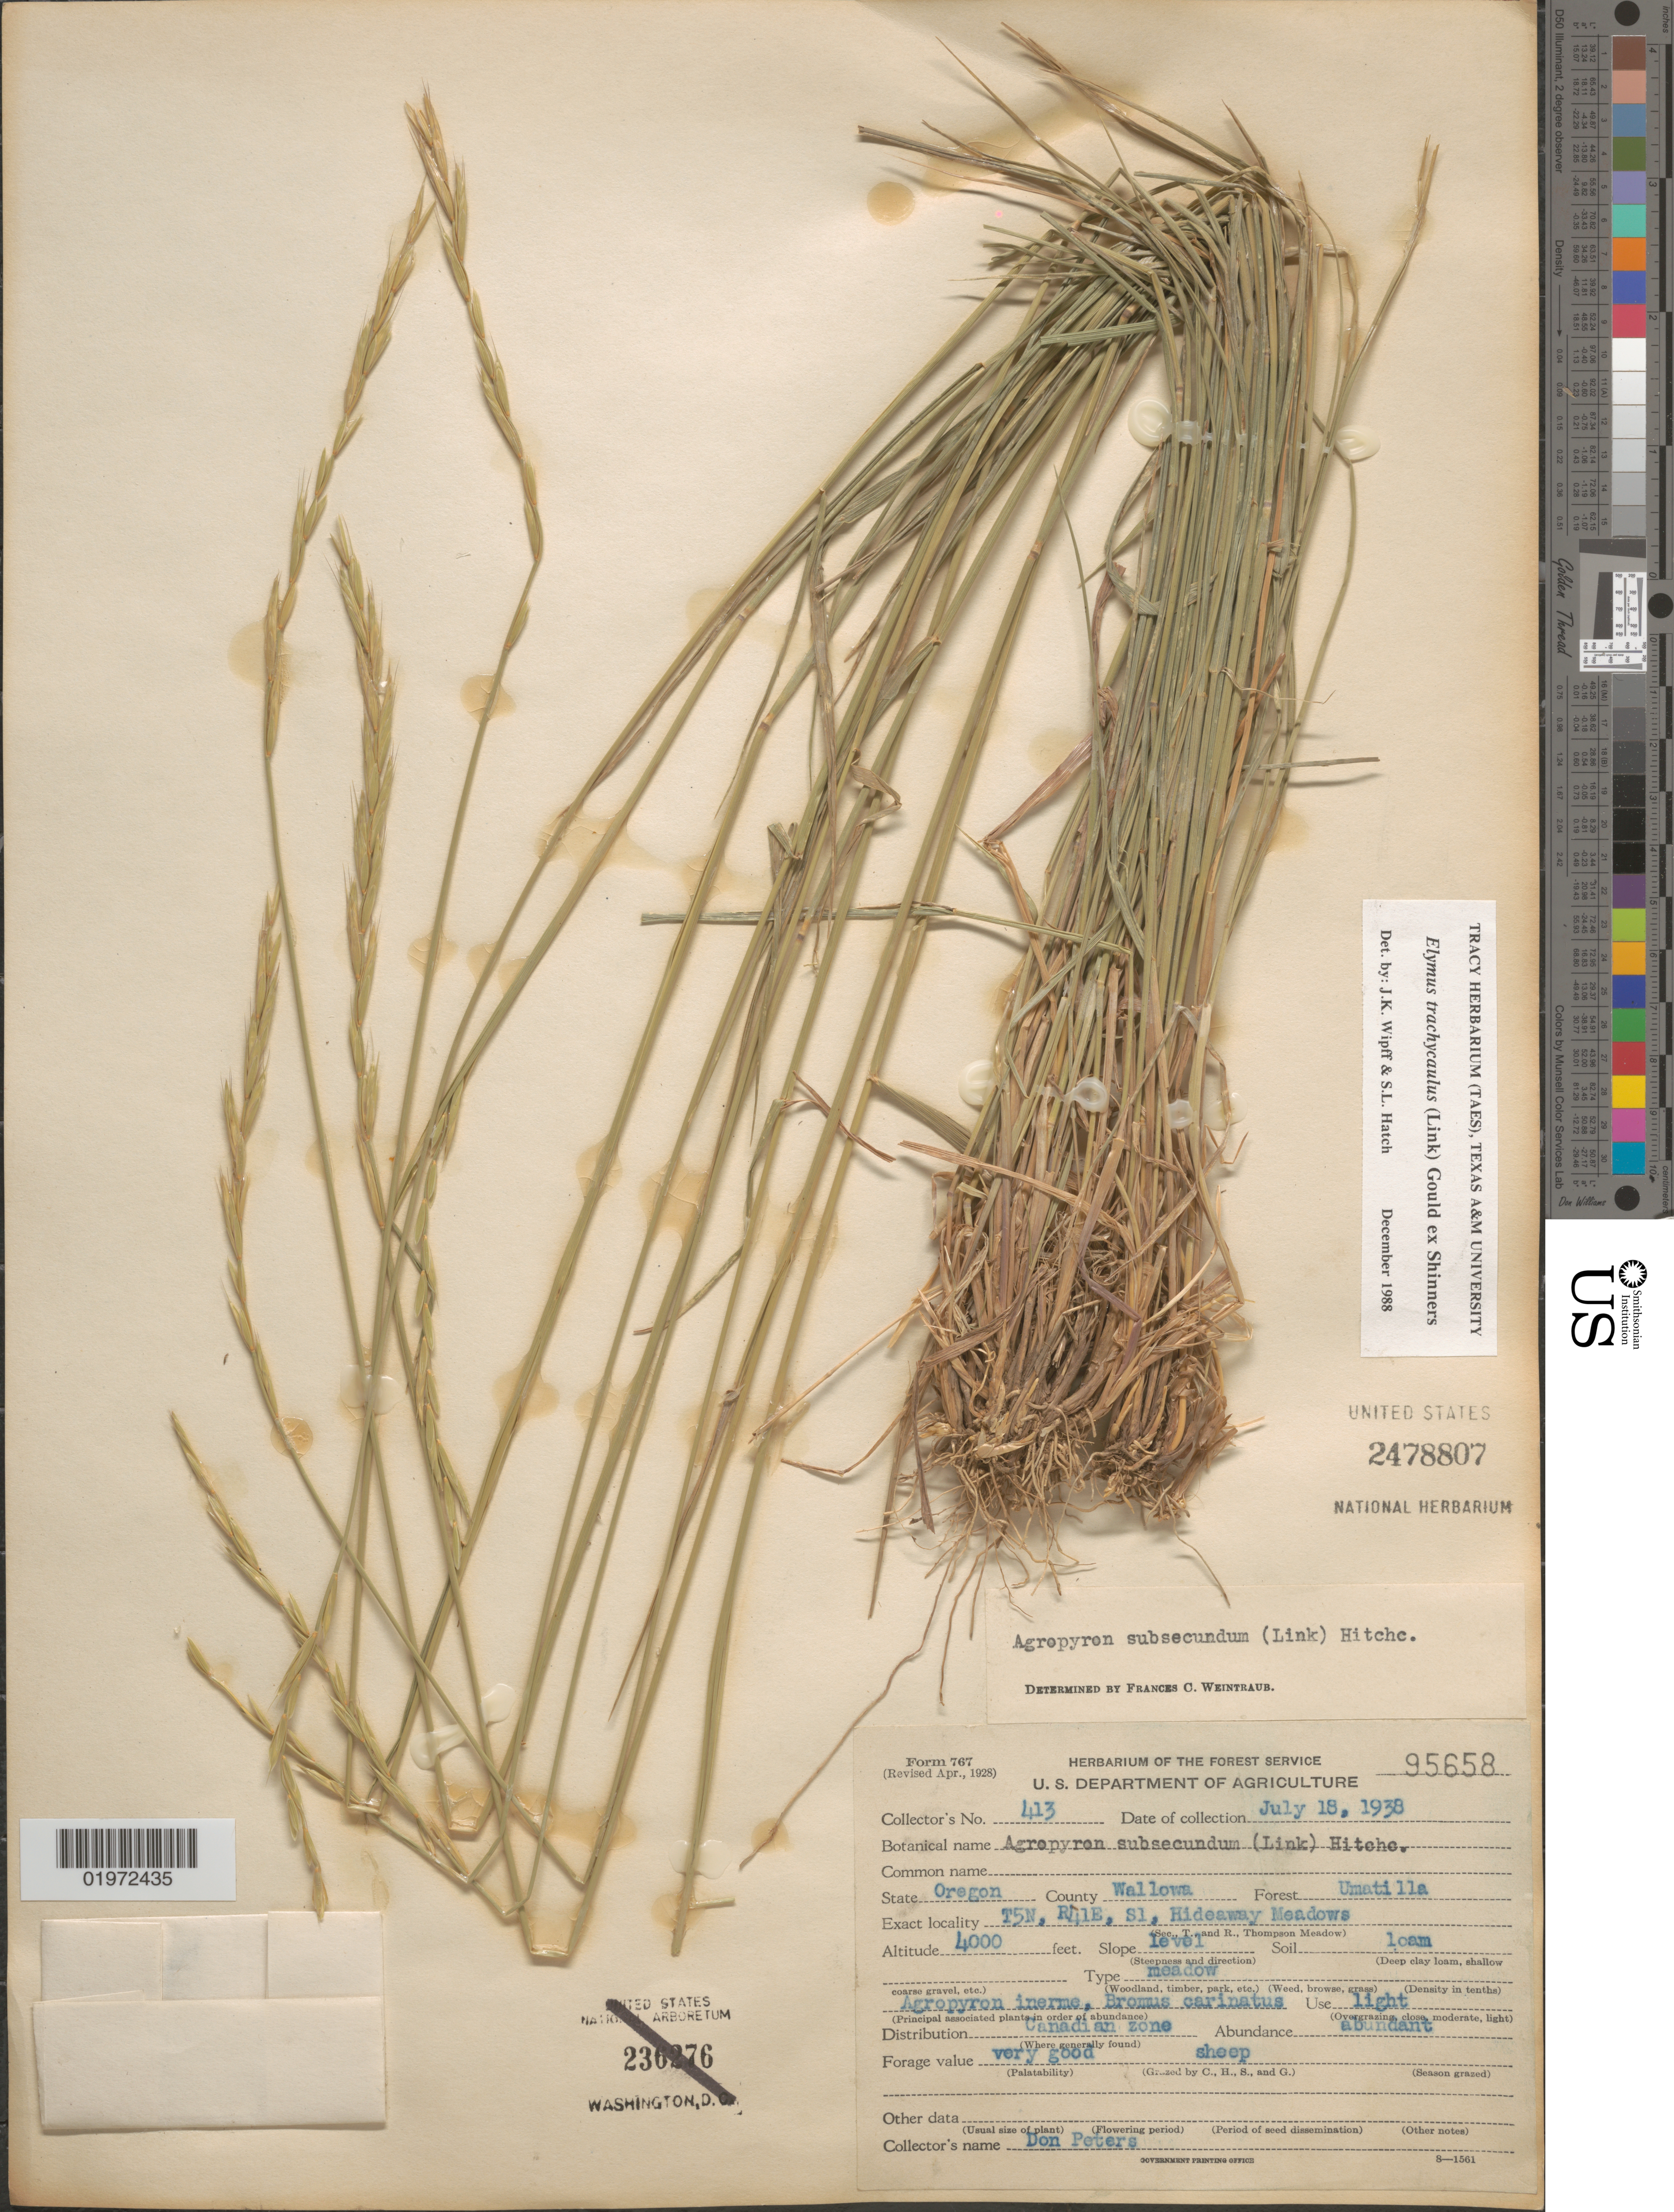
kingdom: Plantae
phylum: Tracheophyta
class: Liliopsida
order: Poales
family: Poaceae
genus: Elymus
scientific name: Elymus trachycaulus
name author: (Link) Gould ex Shinners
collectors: D. Peters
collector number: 413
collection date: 1938-07-18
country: United States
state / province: Oregon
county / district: Wallowa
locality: County Wallowa. Forest Umatilla. T5N, R41E, S1, Hideaway Meadows. Slope level.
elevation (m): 1219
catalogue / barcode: US 2478807